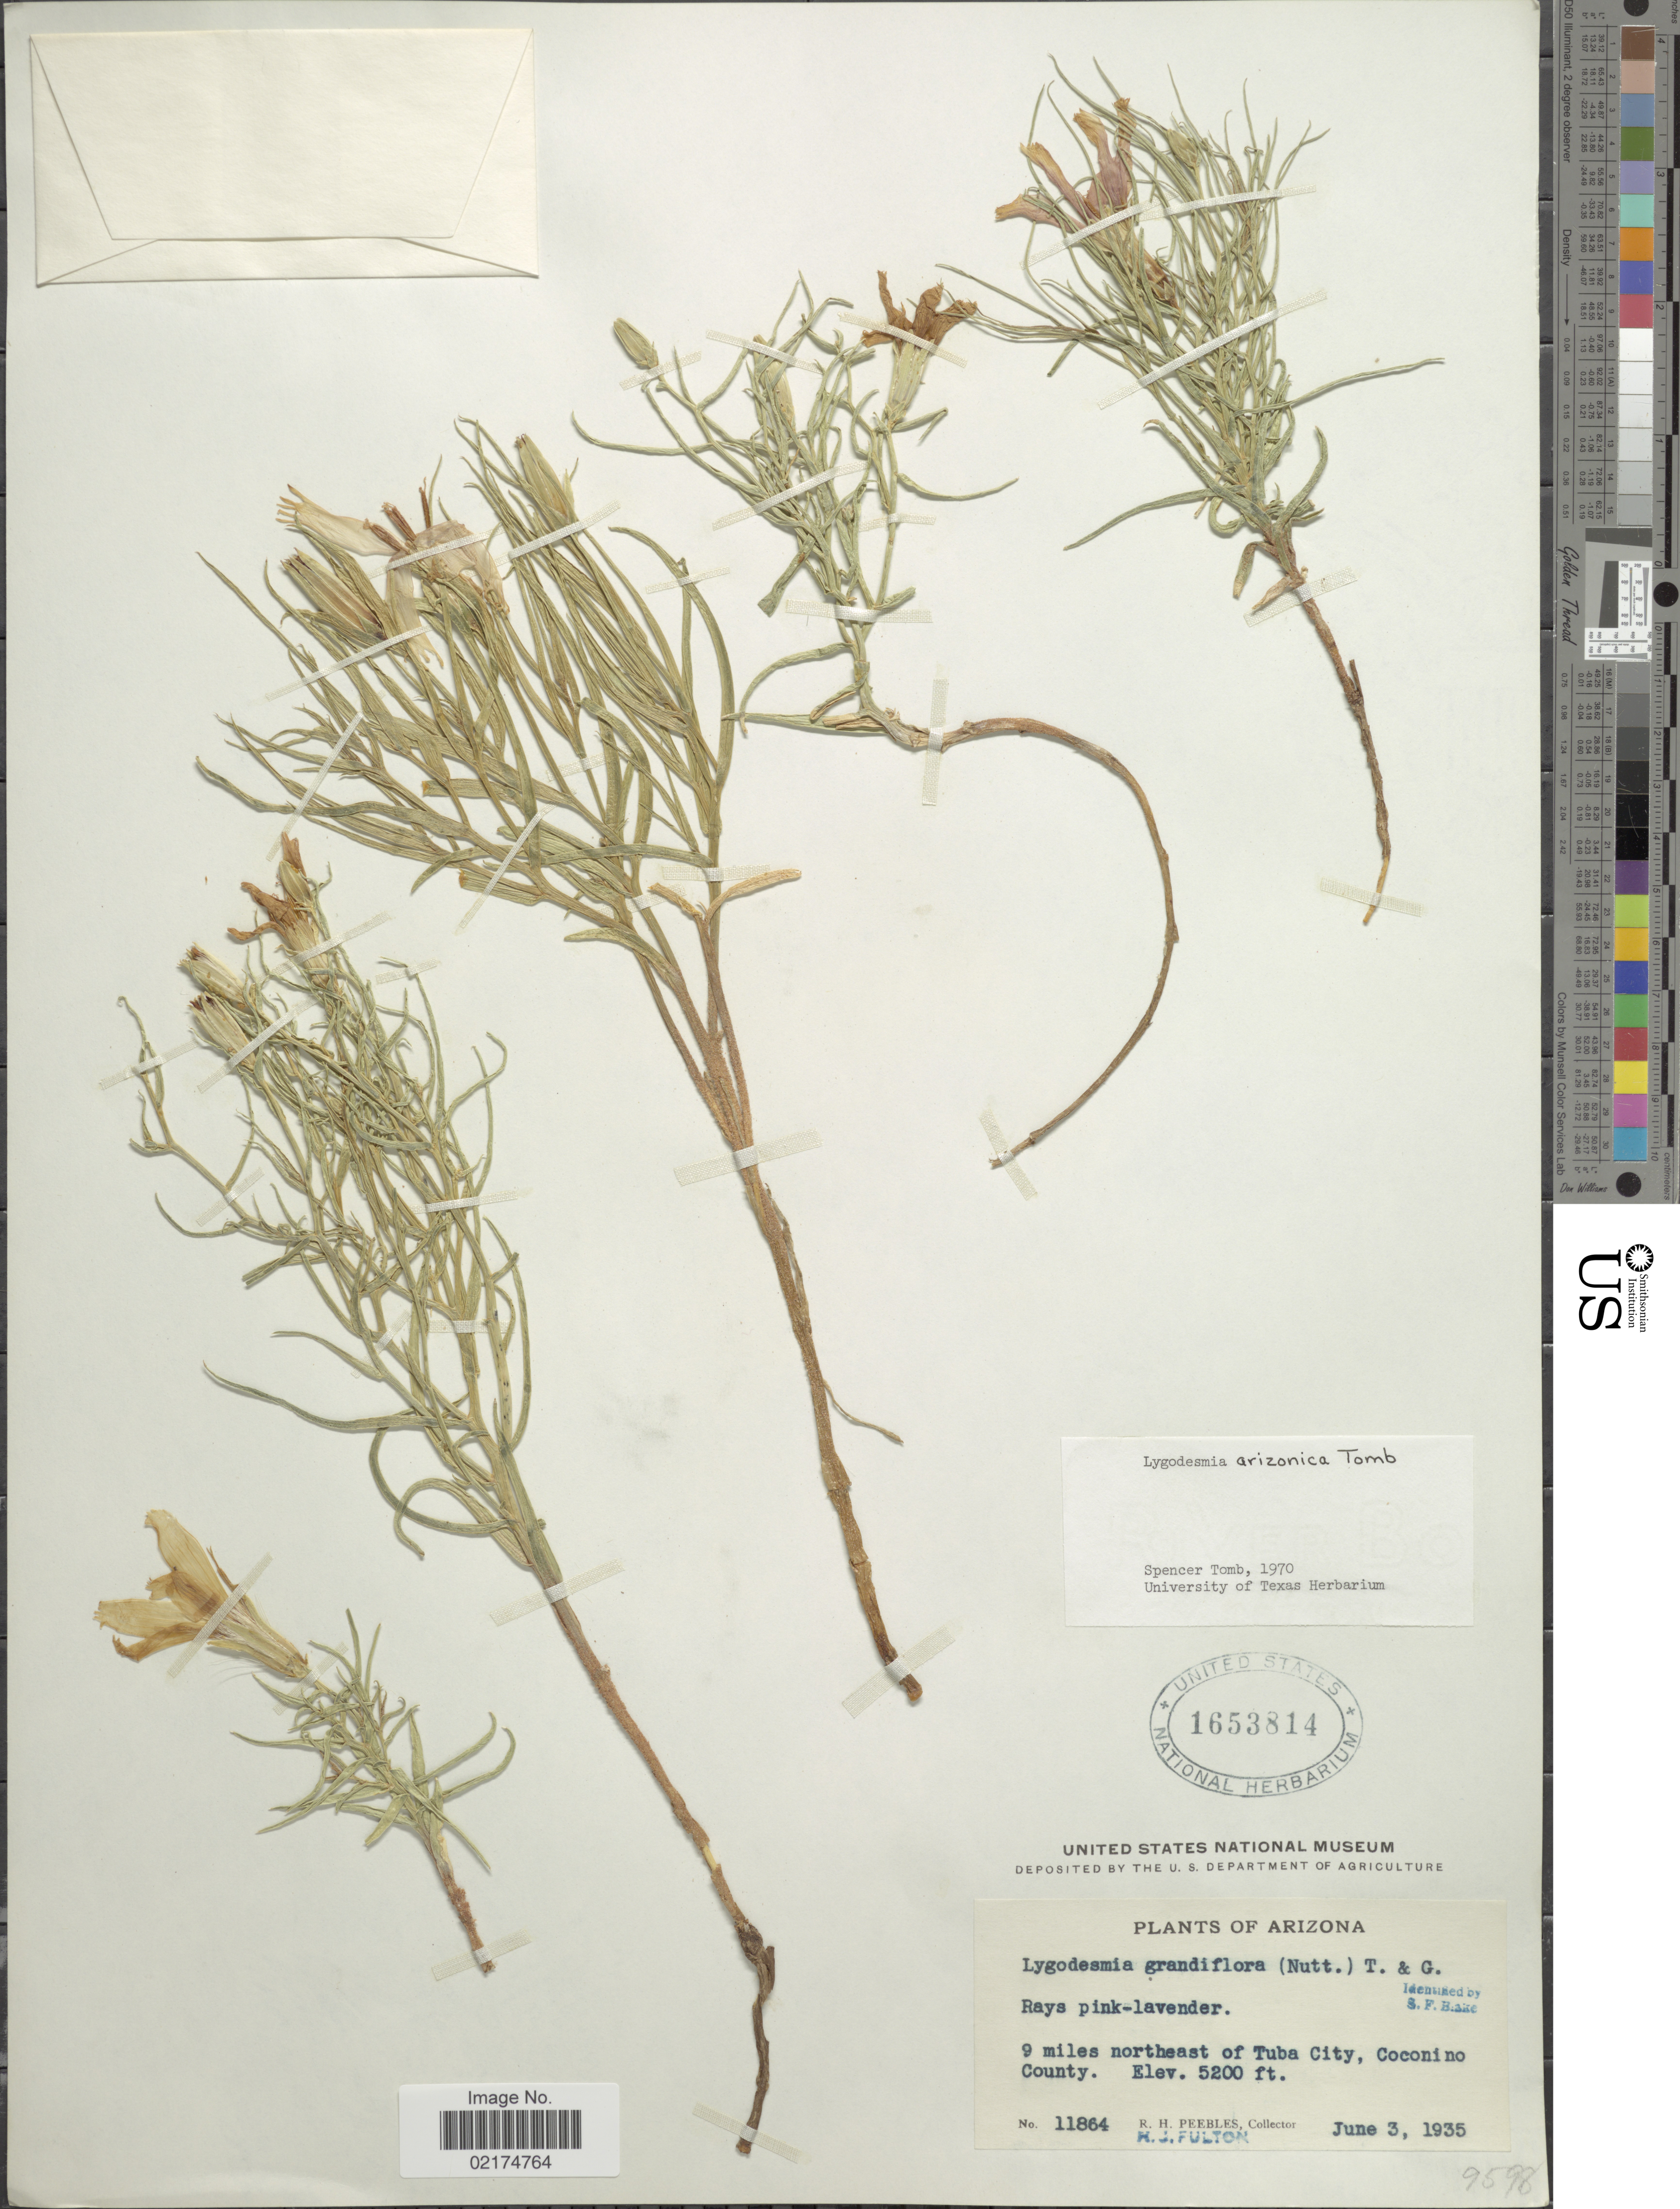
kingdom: Plantae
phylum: Tracheophyta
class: Magnoliopsida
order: Asterales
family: Asteraceae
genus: Lygodesmia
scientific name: Lygodesmia grandiflora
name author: Torr. & A. Gray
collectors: R. H. Peebles & H. Fulton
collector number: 11864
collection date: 1935-06-03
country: United States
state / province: Arizona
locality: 9 miles northeast of Tuba City, Coconino County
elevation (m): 1585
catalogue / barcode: US 1653814